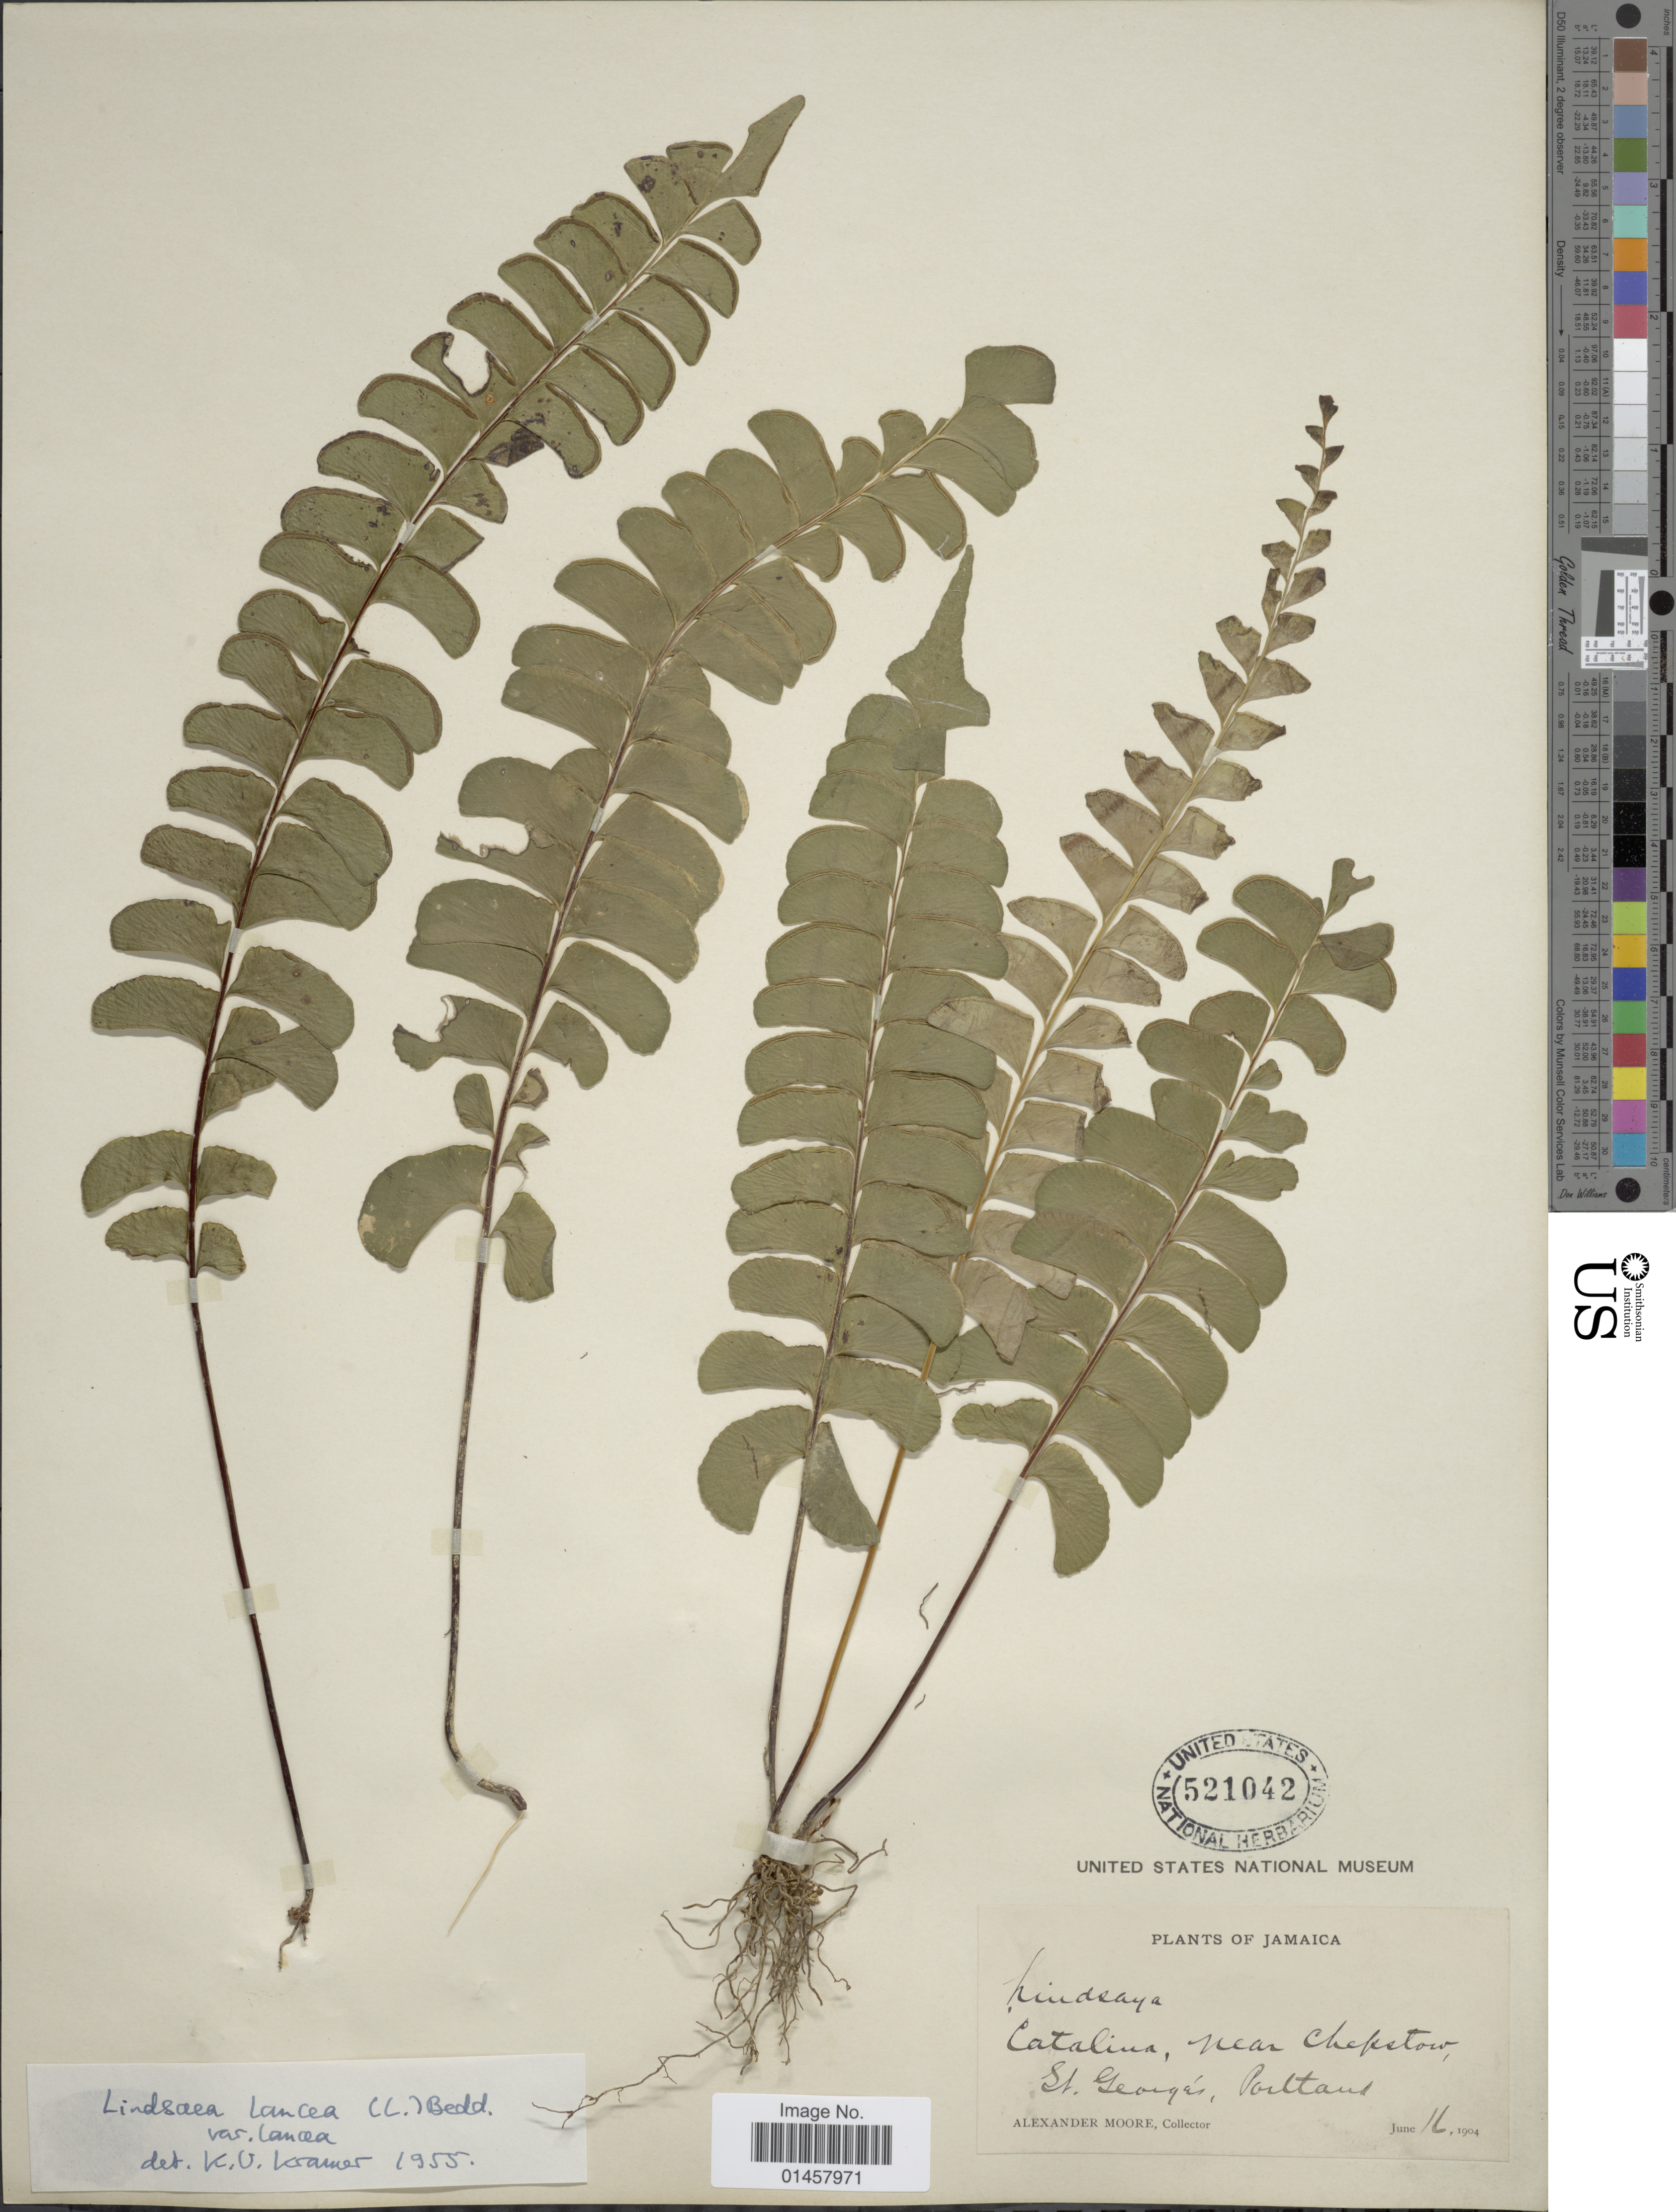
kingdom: Plantae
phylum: Tracheophyta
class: Polypodiopsida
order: Polypodiales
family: Lindsaeaceae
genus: Lindsaea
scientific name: Lindsaea lancea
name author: (L.) Bedd.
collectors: A. Moore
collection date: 1904-06-16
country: Jamaica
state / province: Portland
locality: Catalina, near Chepstow, St. George's, Portland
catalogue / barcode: US 521042